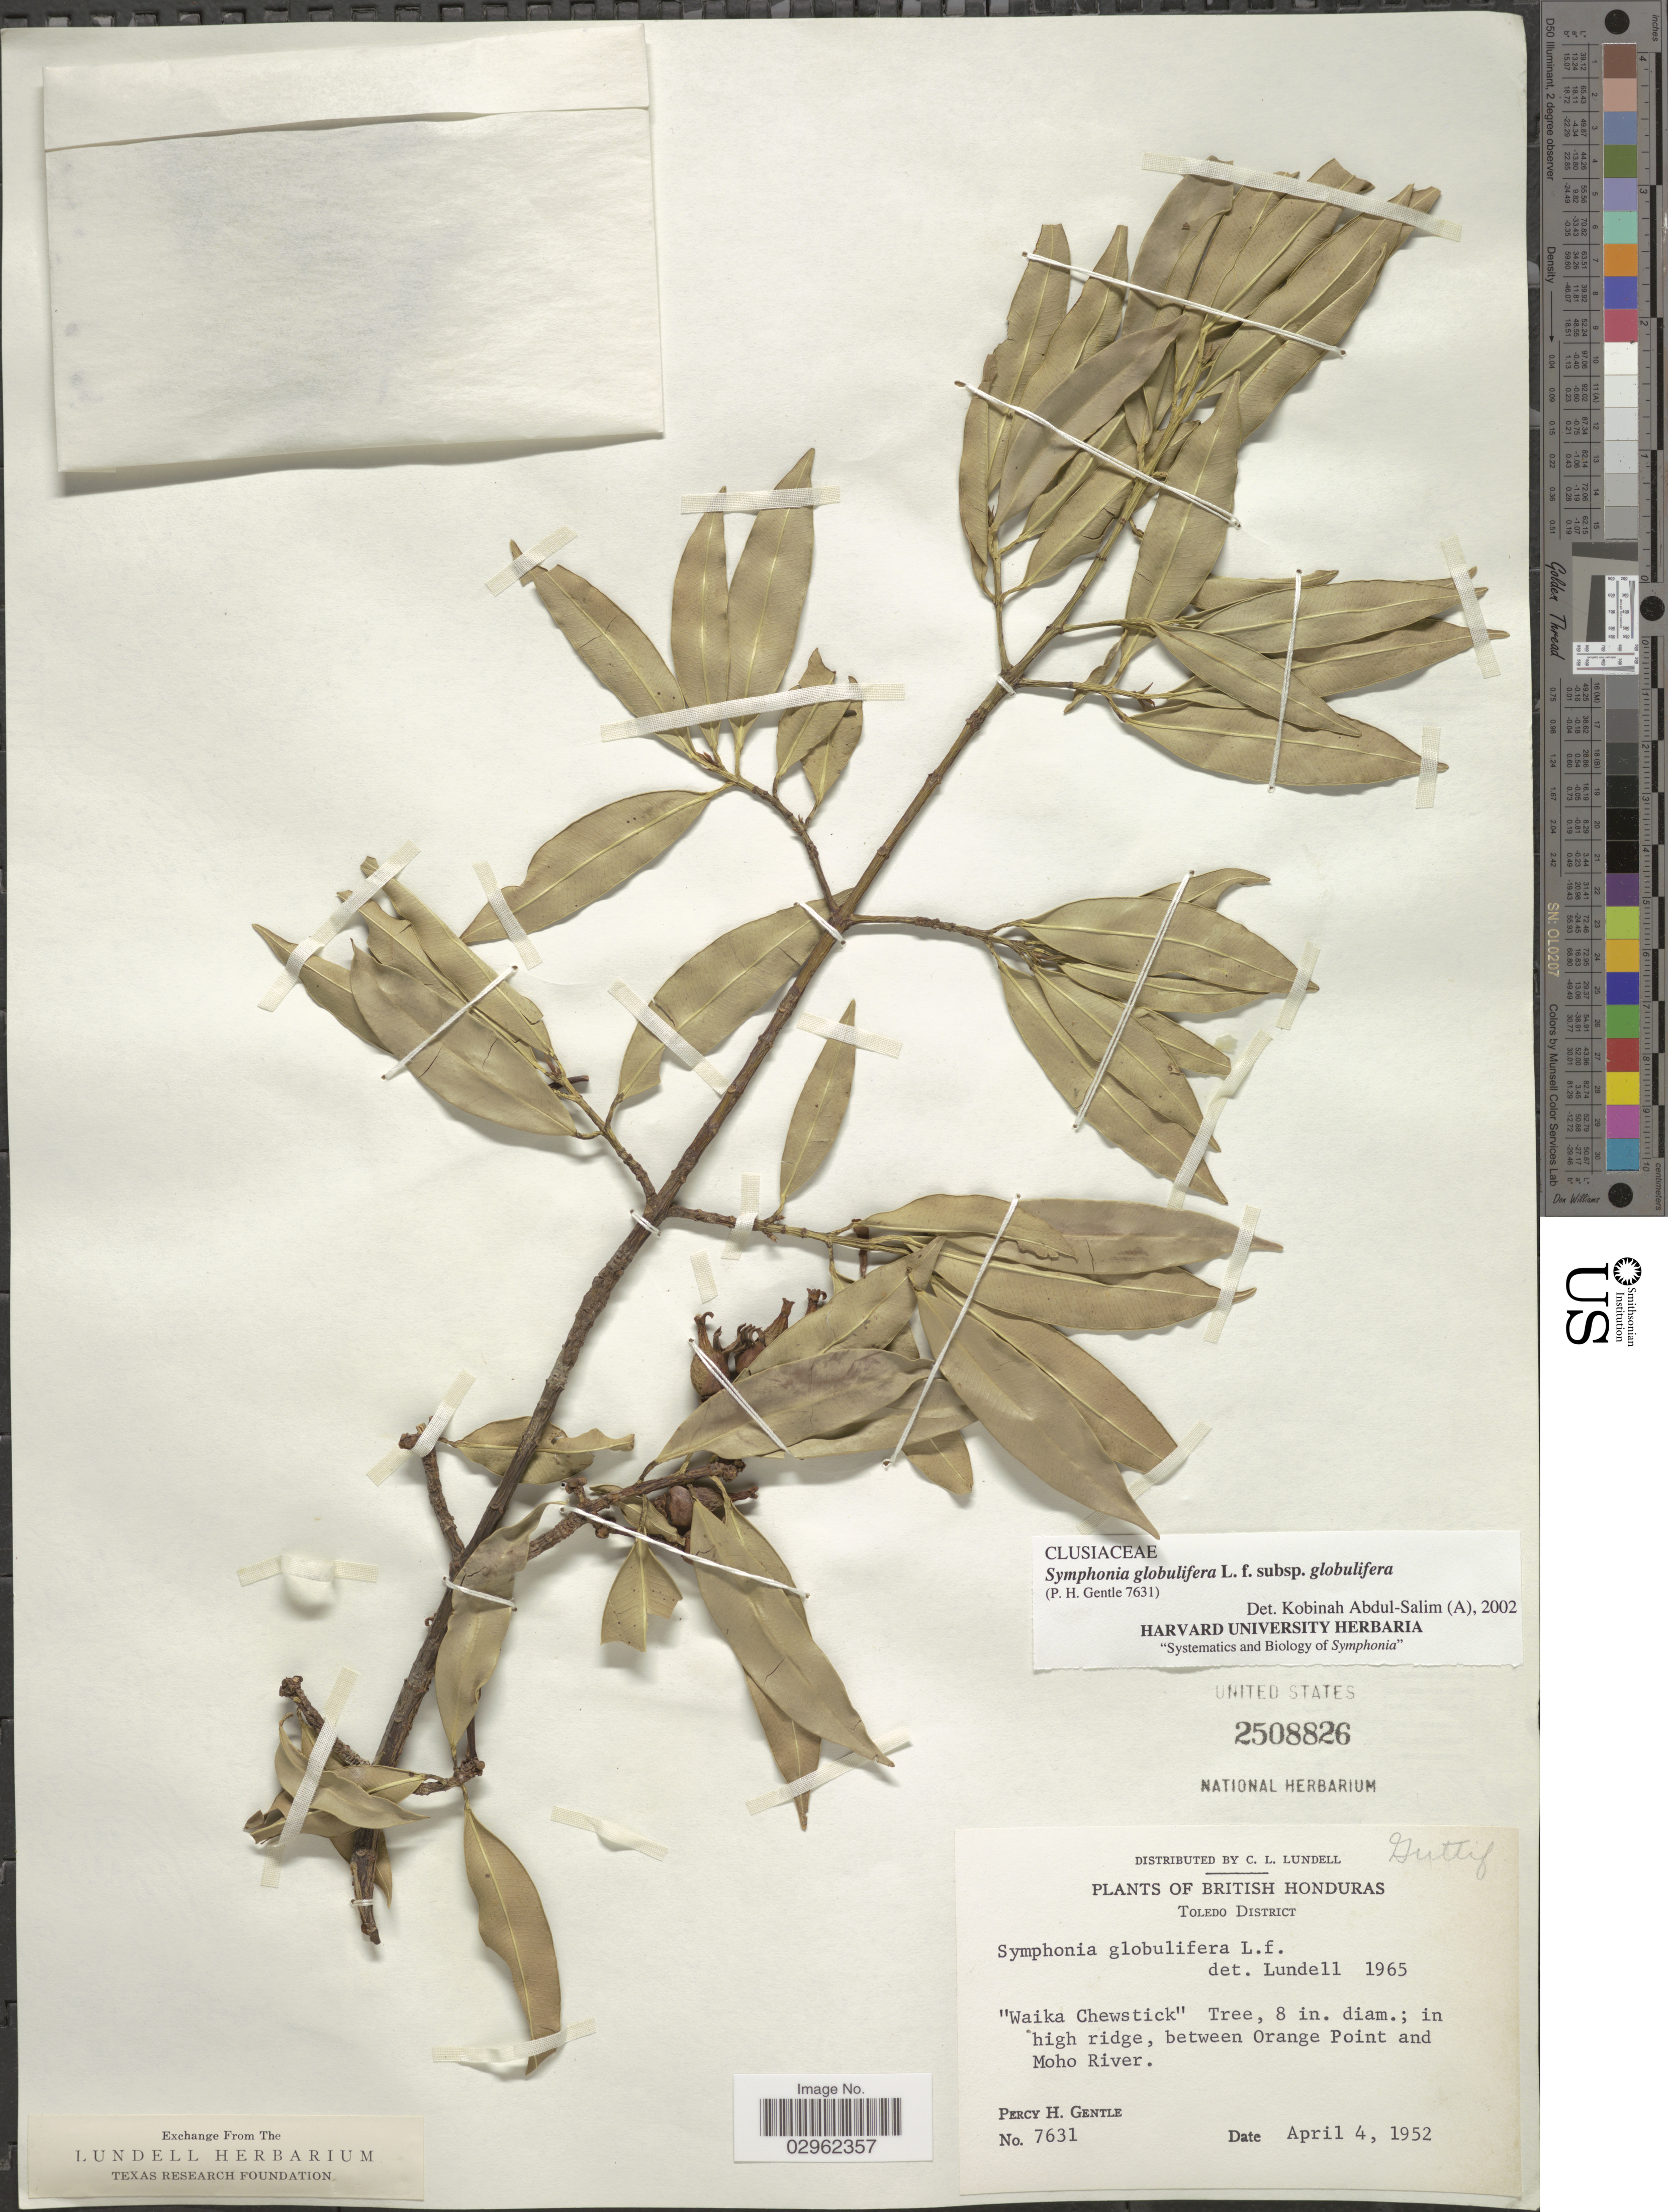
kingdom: Plantae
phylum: Tracheophyta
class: Magnoliopsida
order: Malpighiales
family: Clusiaceae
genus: Symphonia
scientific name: Symphonia globulifera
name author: L. f.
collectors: P. H. Gentle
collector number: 7631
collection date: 1952-04-04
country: Belize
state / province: Toledo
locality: British Honduras, Toledo District. Between Orange Point and Moho River.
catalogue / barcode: US 2508826